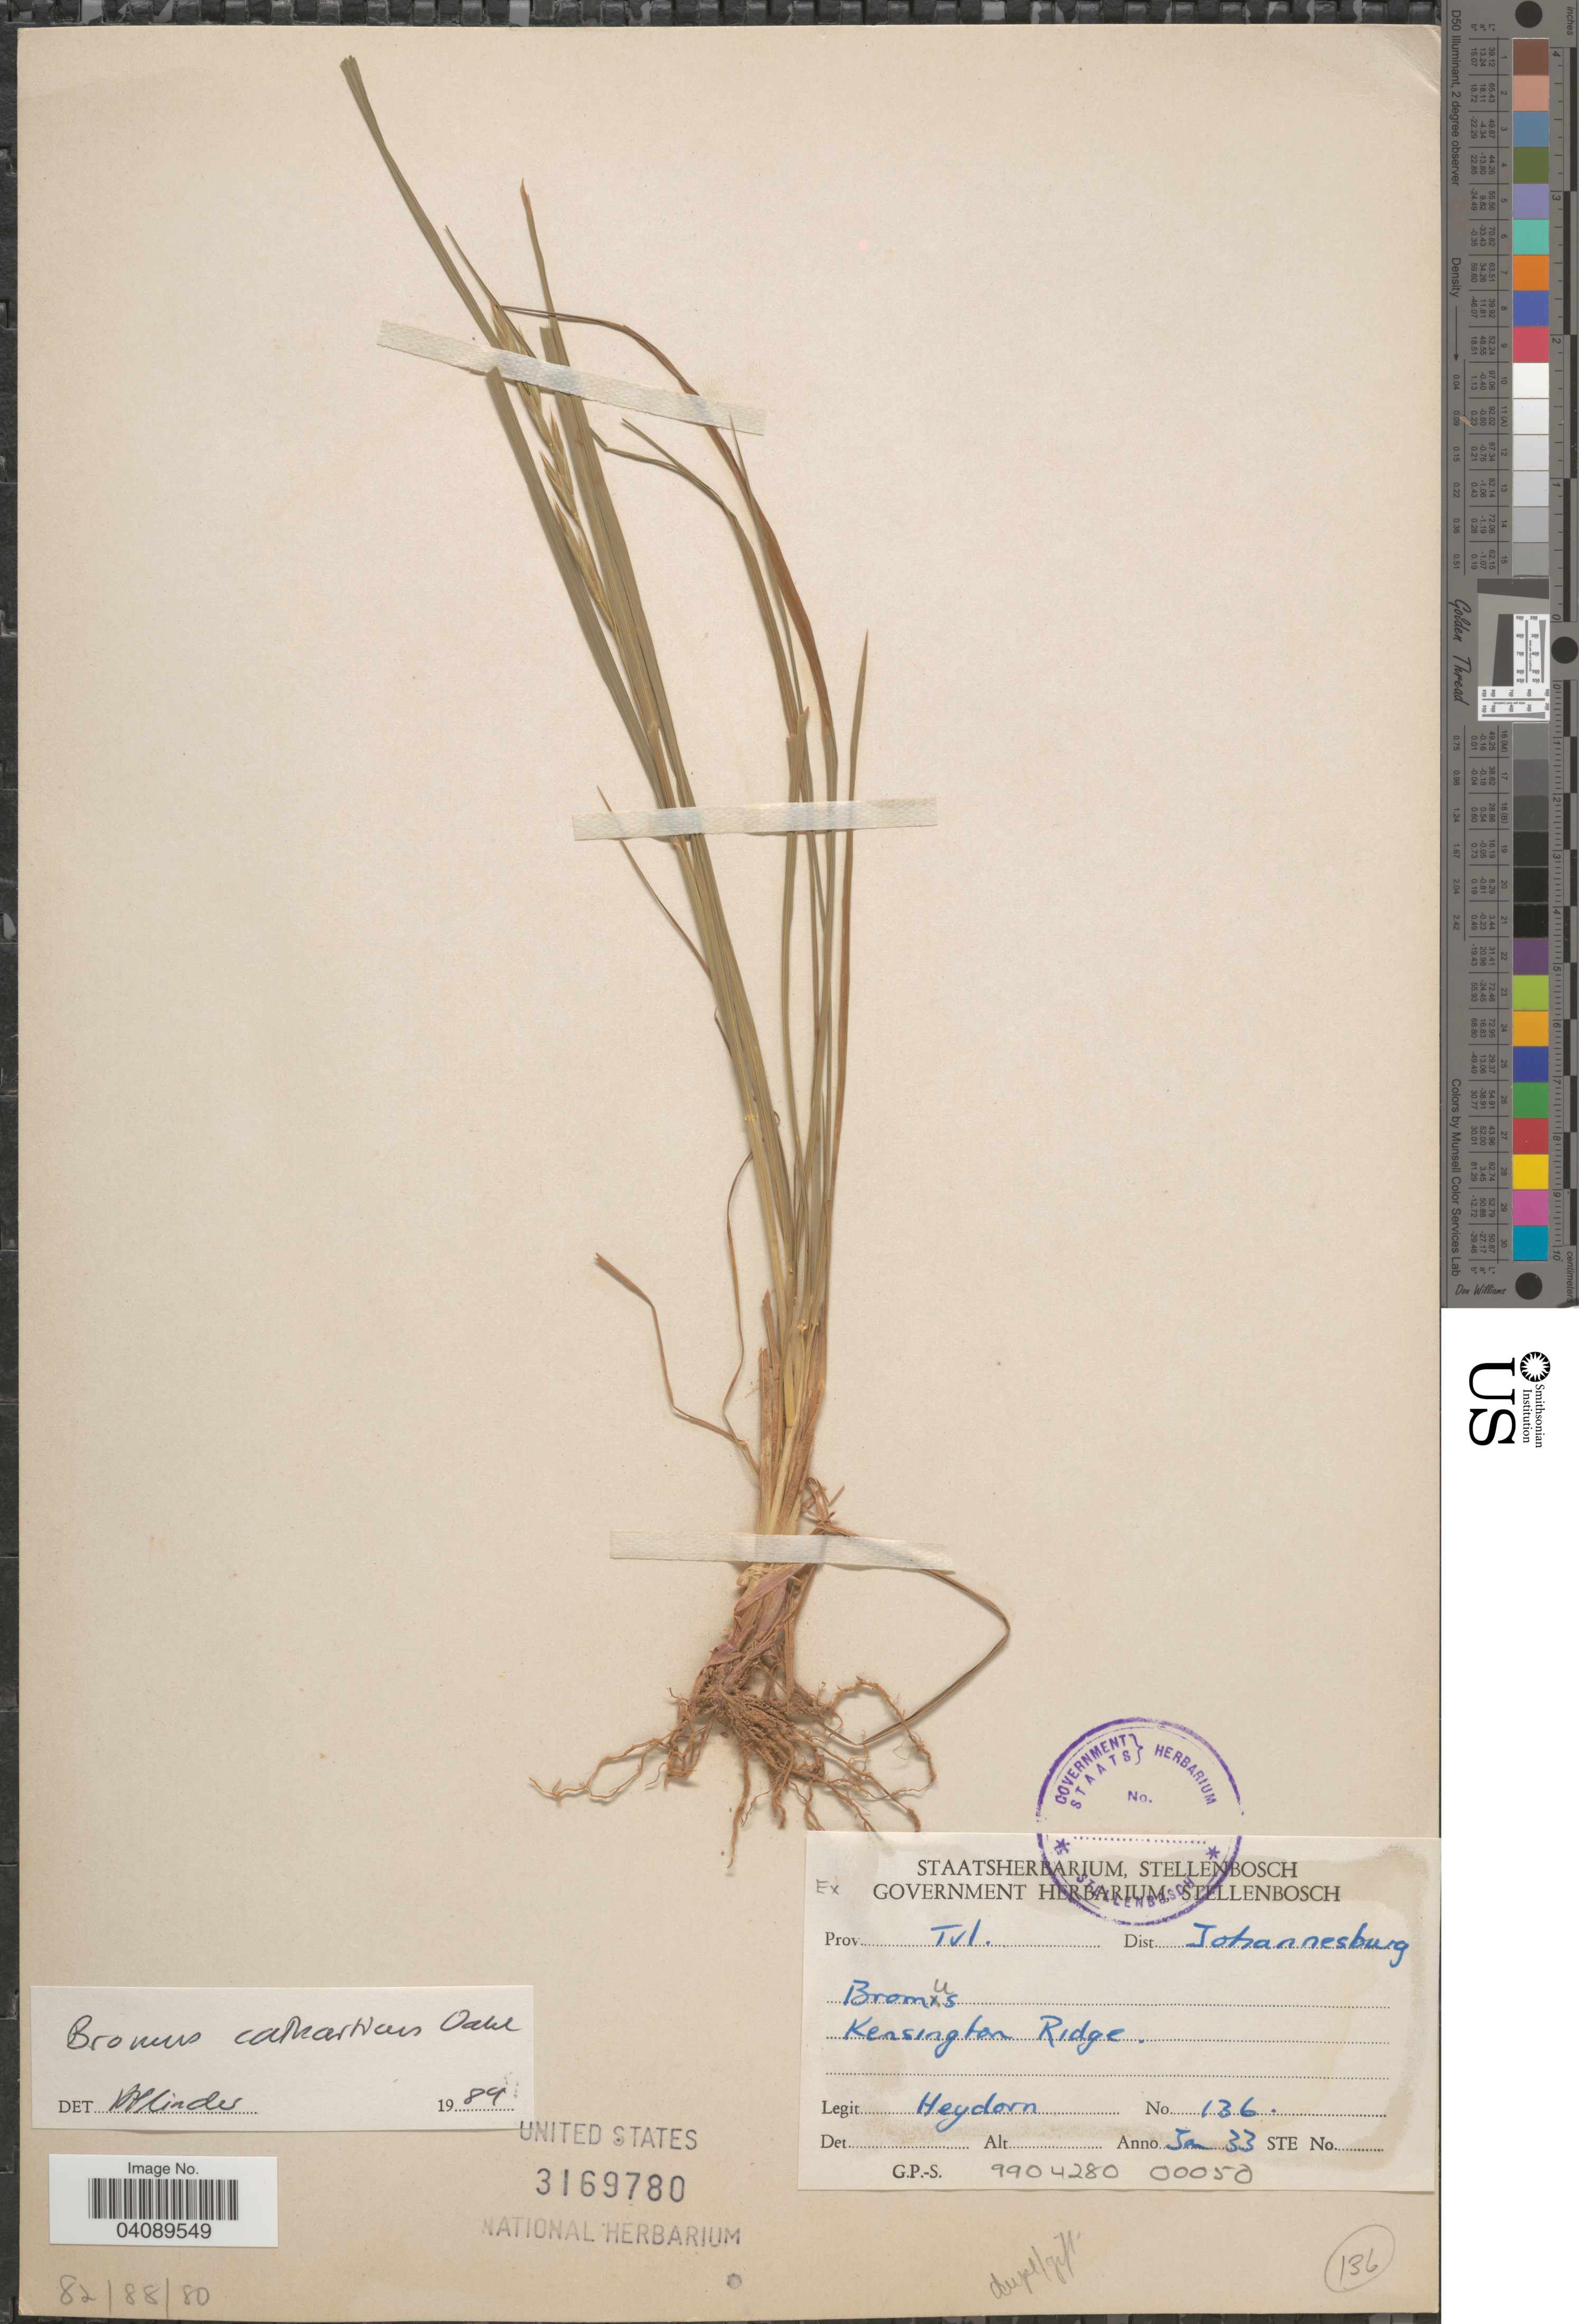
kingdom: Plantae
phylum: Tracheophyta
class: Liliopsida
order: Poales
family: Poaceae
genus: Bromus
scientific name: Bromus catharticus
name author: Vahl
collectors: Heydorn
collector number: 136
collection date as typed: Transcribed d/m/y: /1/33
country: South Africa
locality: Prov. Tvl. Dist. Johannesburg. Kensington Ridge.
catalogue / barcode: US 3169780